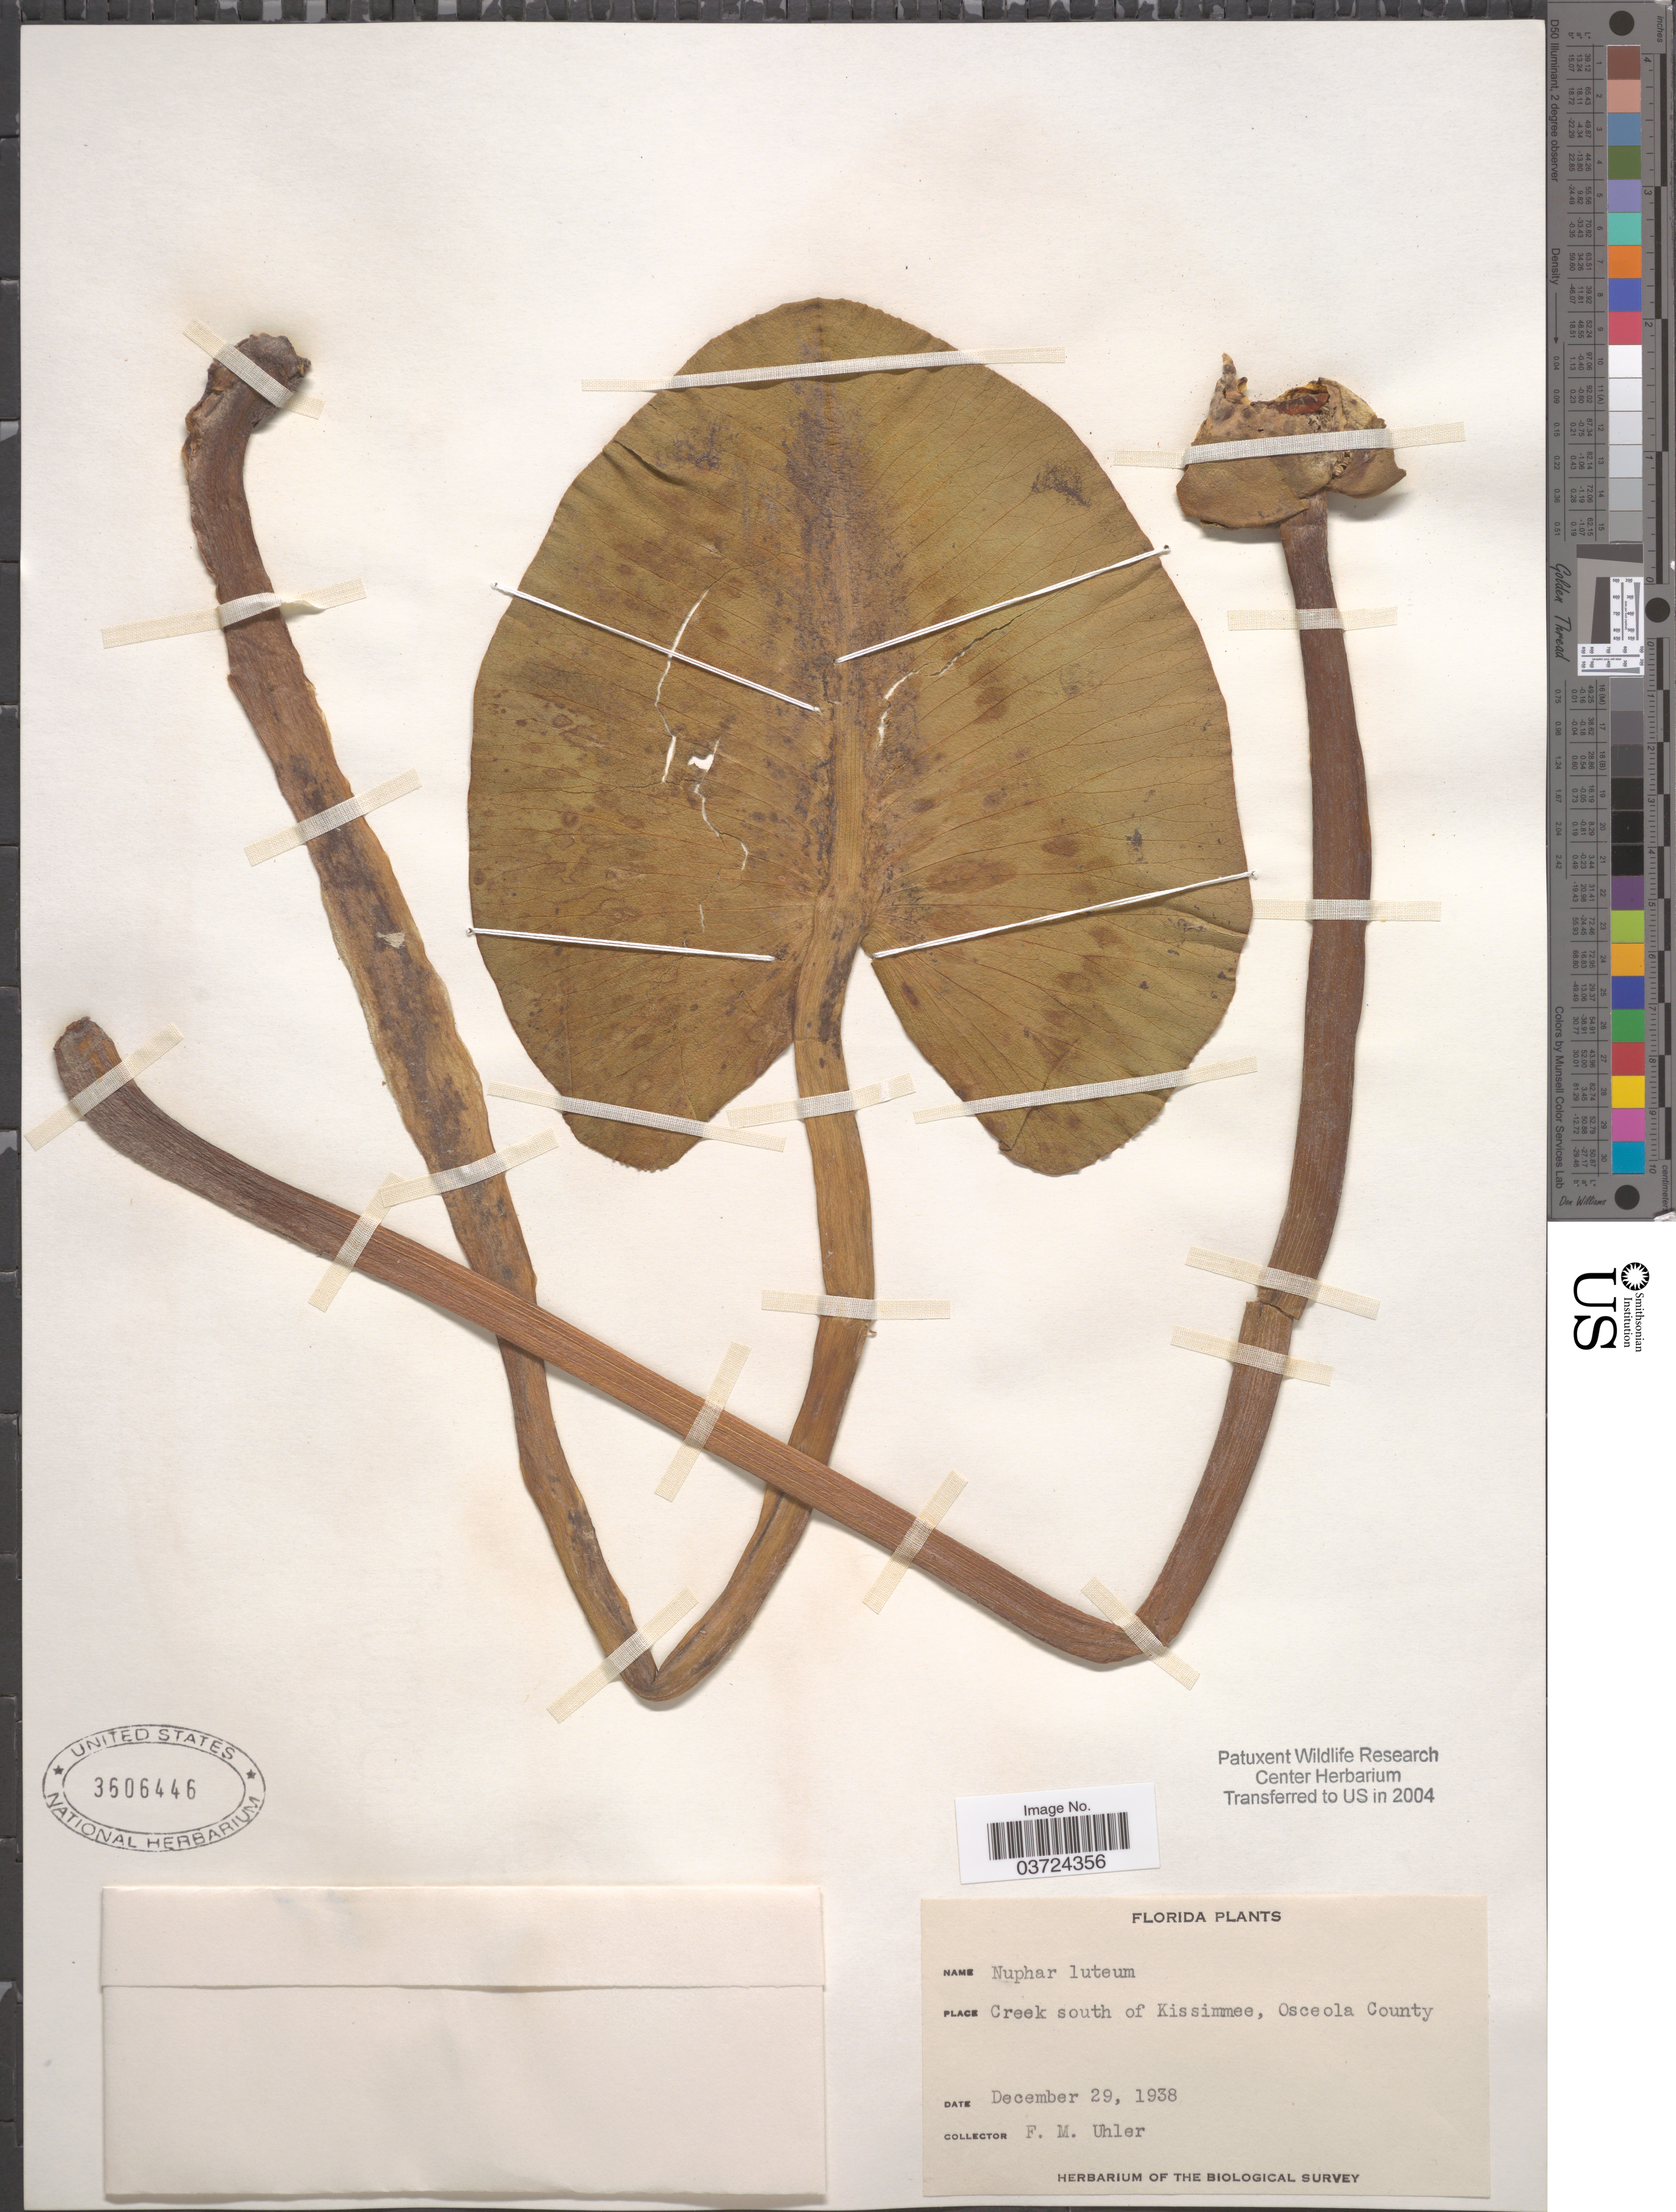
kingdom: Plantae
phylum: Tracheophyta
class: Magnoliopsida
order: Nymphaeales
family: Nymphaeaceae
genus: Nuphar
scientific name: Nuphar advena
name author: (Aiton) W.T. Aiton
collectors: F. M. Uhler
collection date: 1938-12-29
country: United States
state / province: Florida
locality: Creek south of Kissimmee, Osceola County.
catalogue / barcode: US 3606446